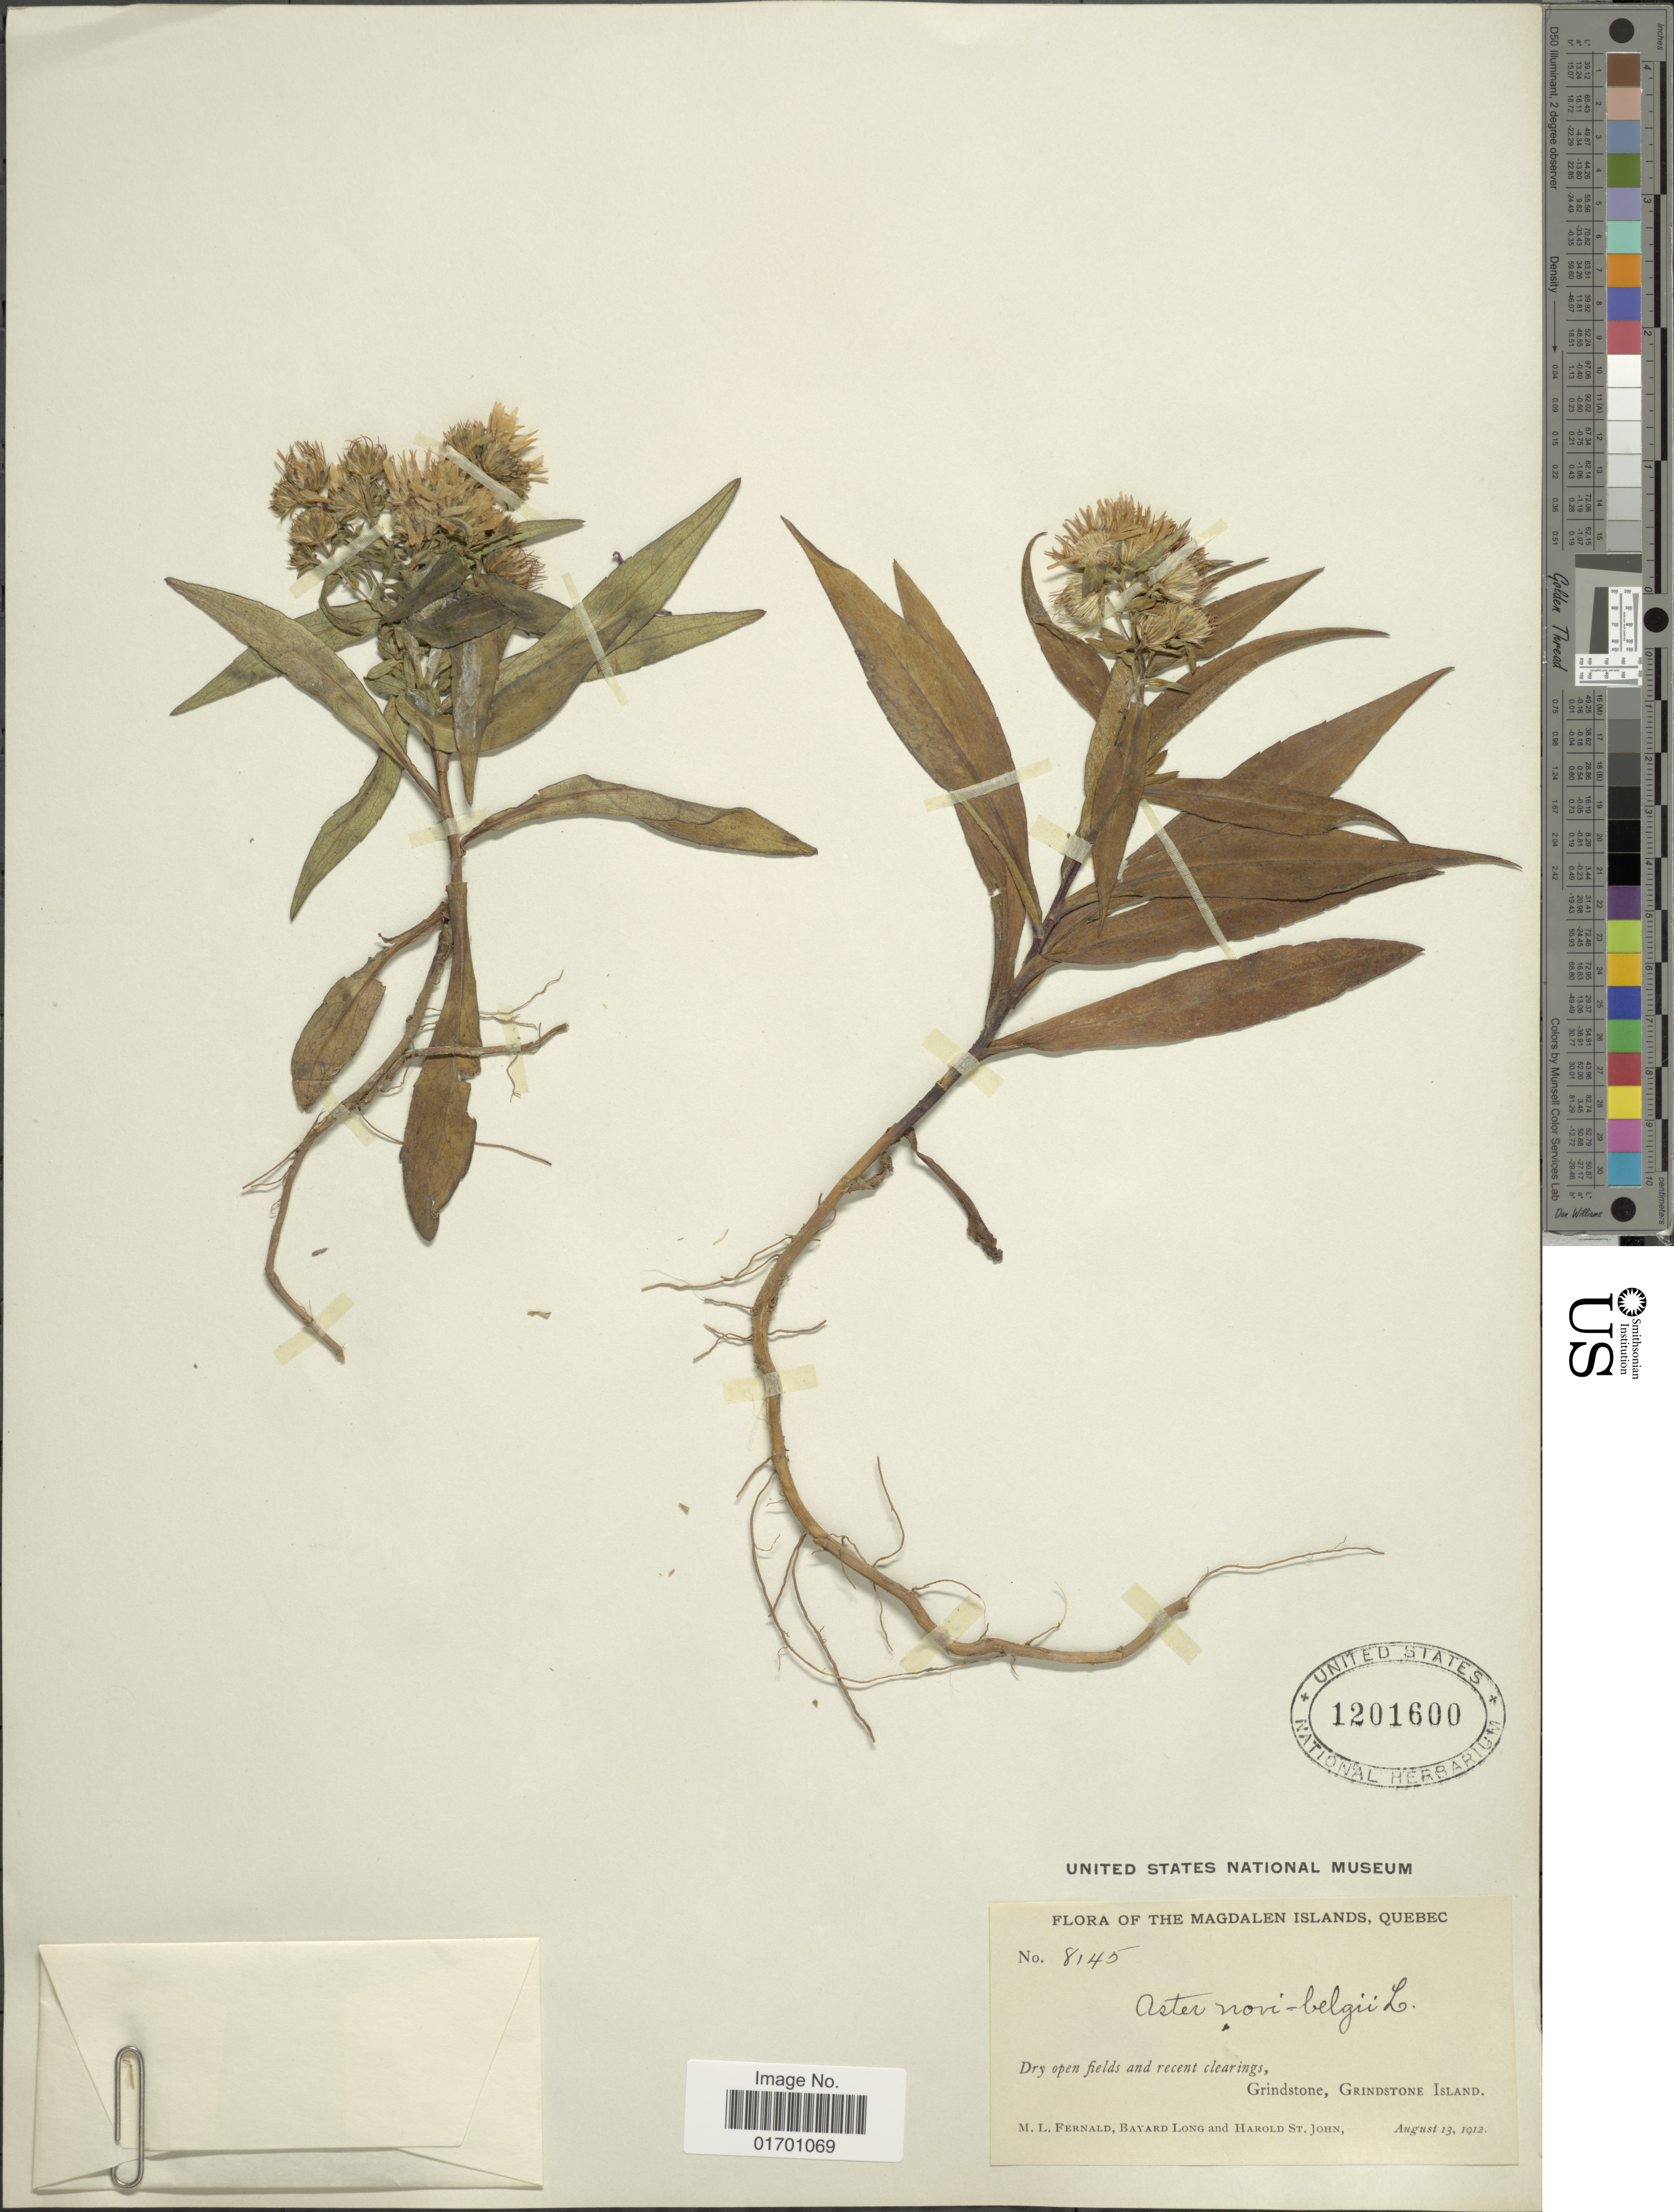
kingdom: Plantae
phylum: Tracheophyta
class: Magnoliopsida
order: Asterales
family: Asteraceae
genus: Symphyotrichum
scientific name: Symphyotrichum novi-belgii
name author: (L.) G.L. Nesom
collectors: M. L. Fernald, B. Long & H. St. John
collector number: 8145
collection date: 1912-08-13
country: Canada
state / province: Quebec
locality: The Magdalen Islands. Grindstone, Grindstone Island.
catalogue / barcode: US 1201600